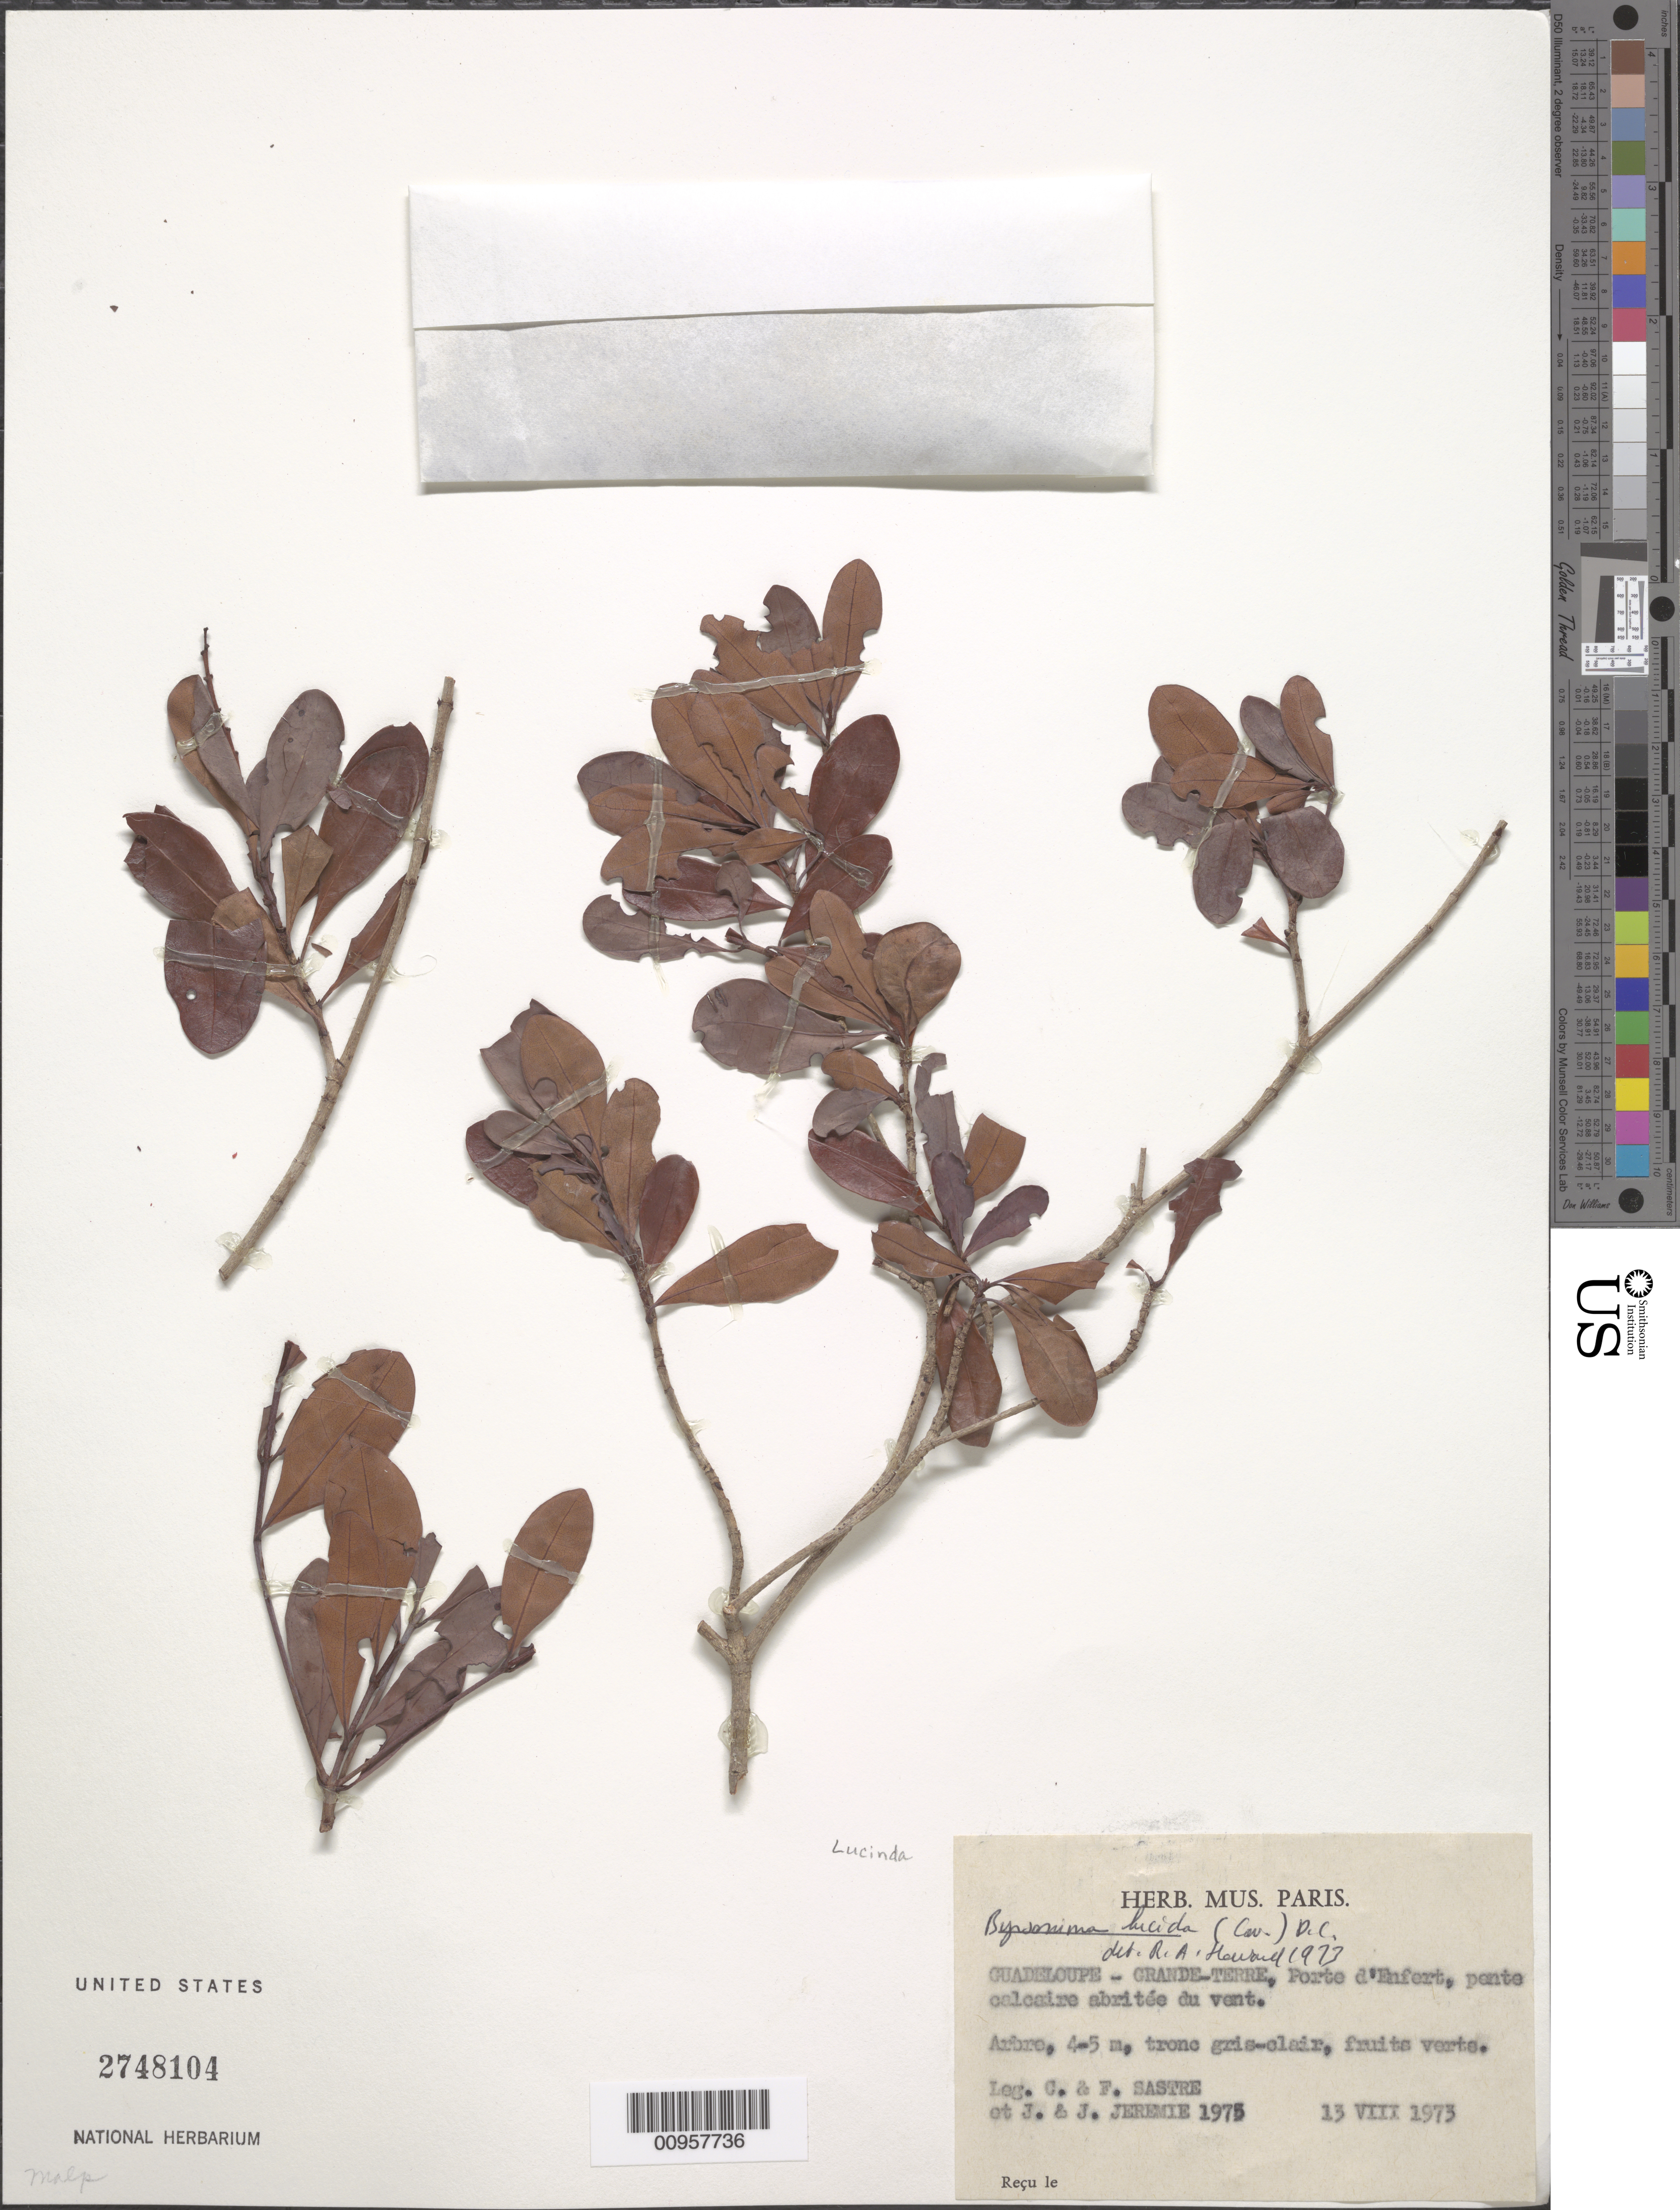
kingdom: Plantae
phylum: Tracheophyta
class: Magnoliopsida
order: Malpighiales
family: Malpighiaceae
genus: Byrsonima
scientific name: Byrsonima lucida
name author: (Mill.) DC.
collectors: C. H. L. Sastre, F. Sastre & J. Jérémie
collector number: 1975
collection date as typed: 13 Aug 1973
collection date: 1973-08-13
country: Guadeloupe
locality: Grande Terre, Porte d'Enfert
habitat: Pente calcaire abritée du vent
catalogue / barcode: US 2748104